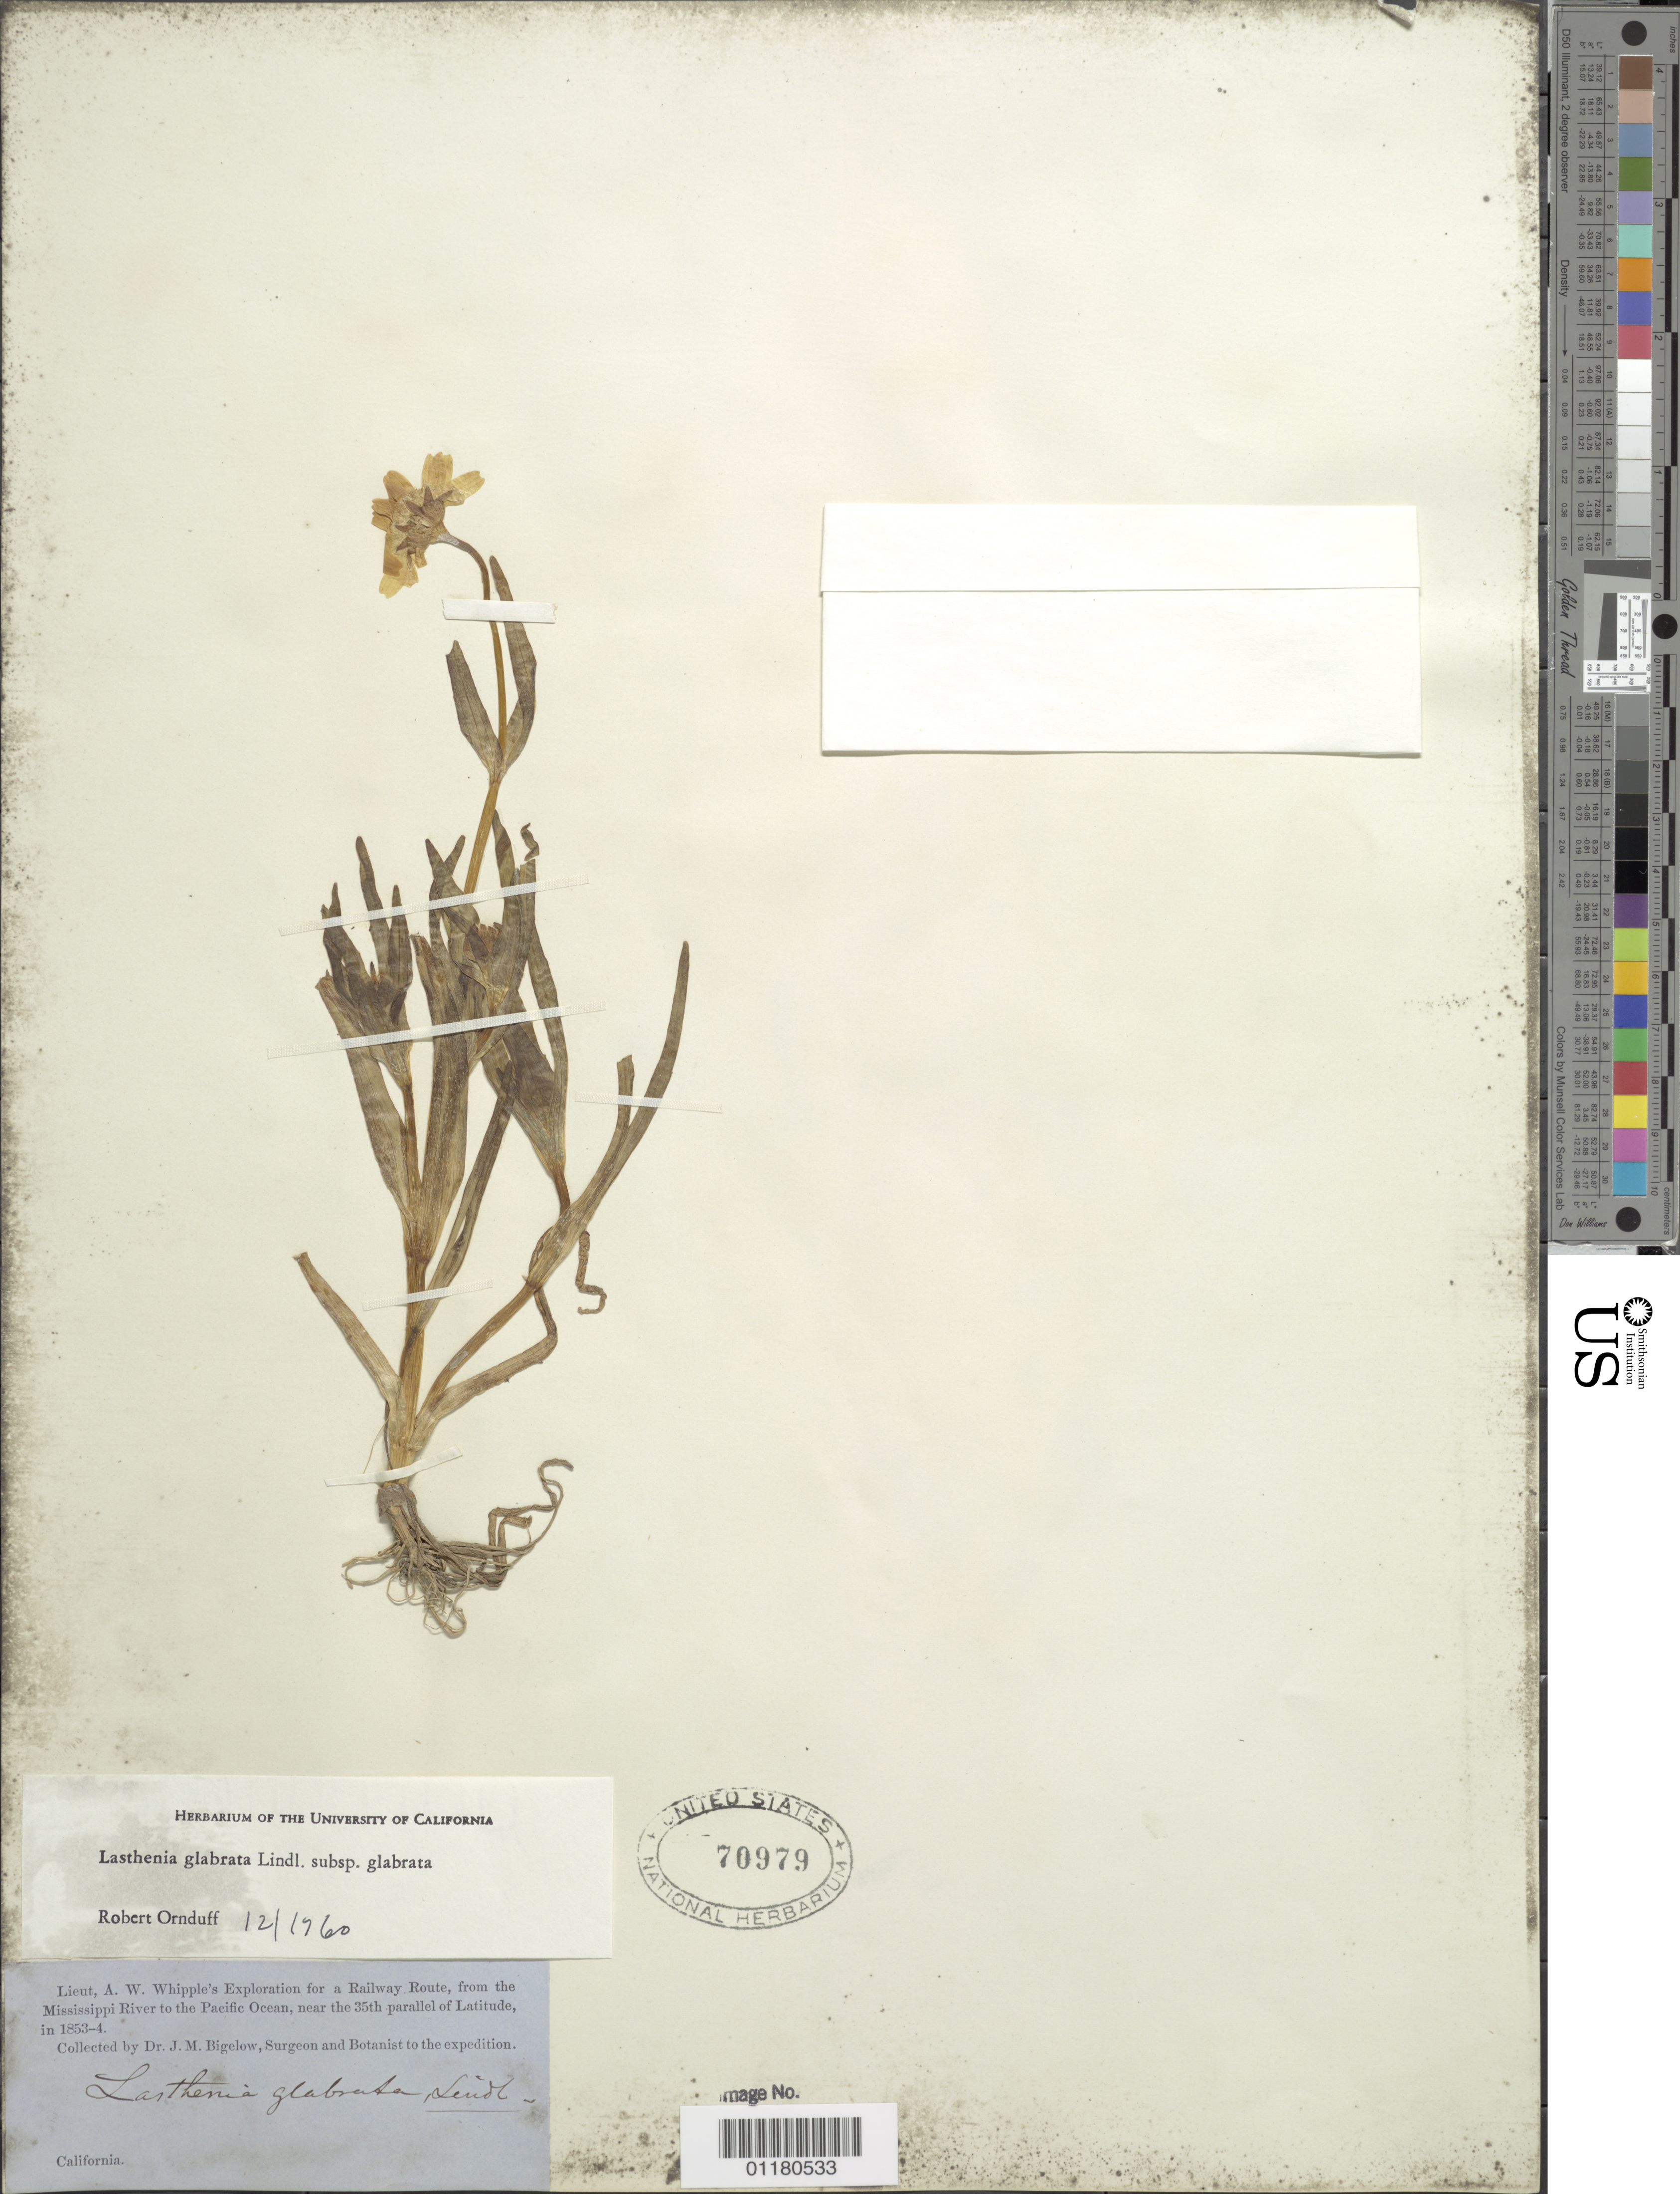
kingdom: Plantae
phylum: Tracheophyta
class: Magnoliopsida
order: Asterales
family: Asteraceae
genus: Lasthenia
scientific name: Lasthenia glabrata subsp. glabrata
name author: Lindl.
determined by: Ornduff, R.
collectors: J. M. Bigelow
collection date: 1853/1854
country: United States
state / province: California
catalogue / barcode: US 70979